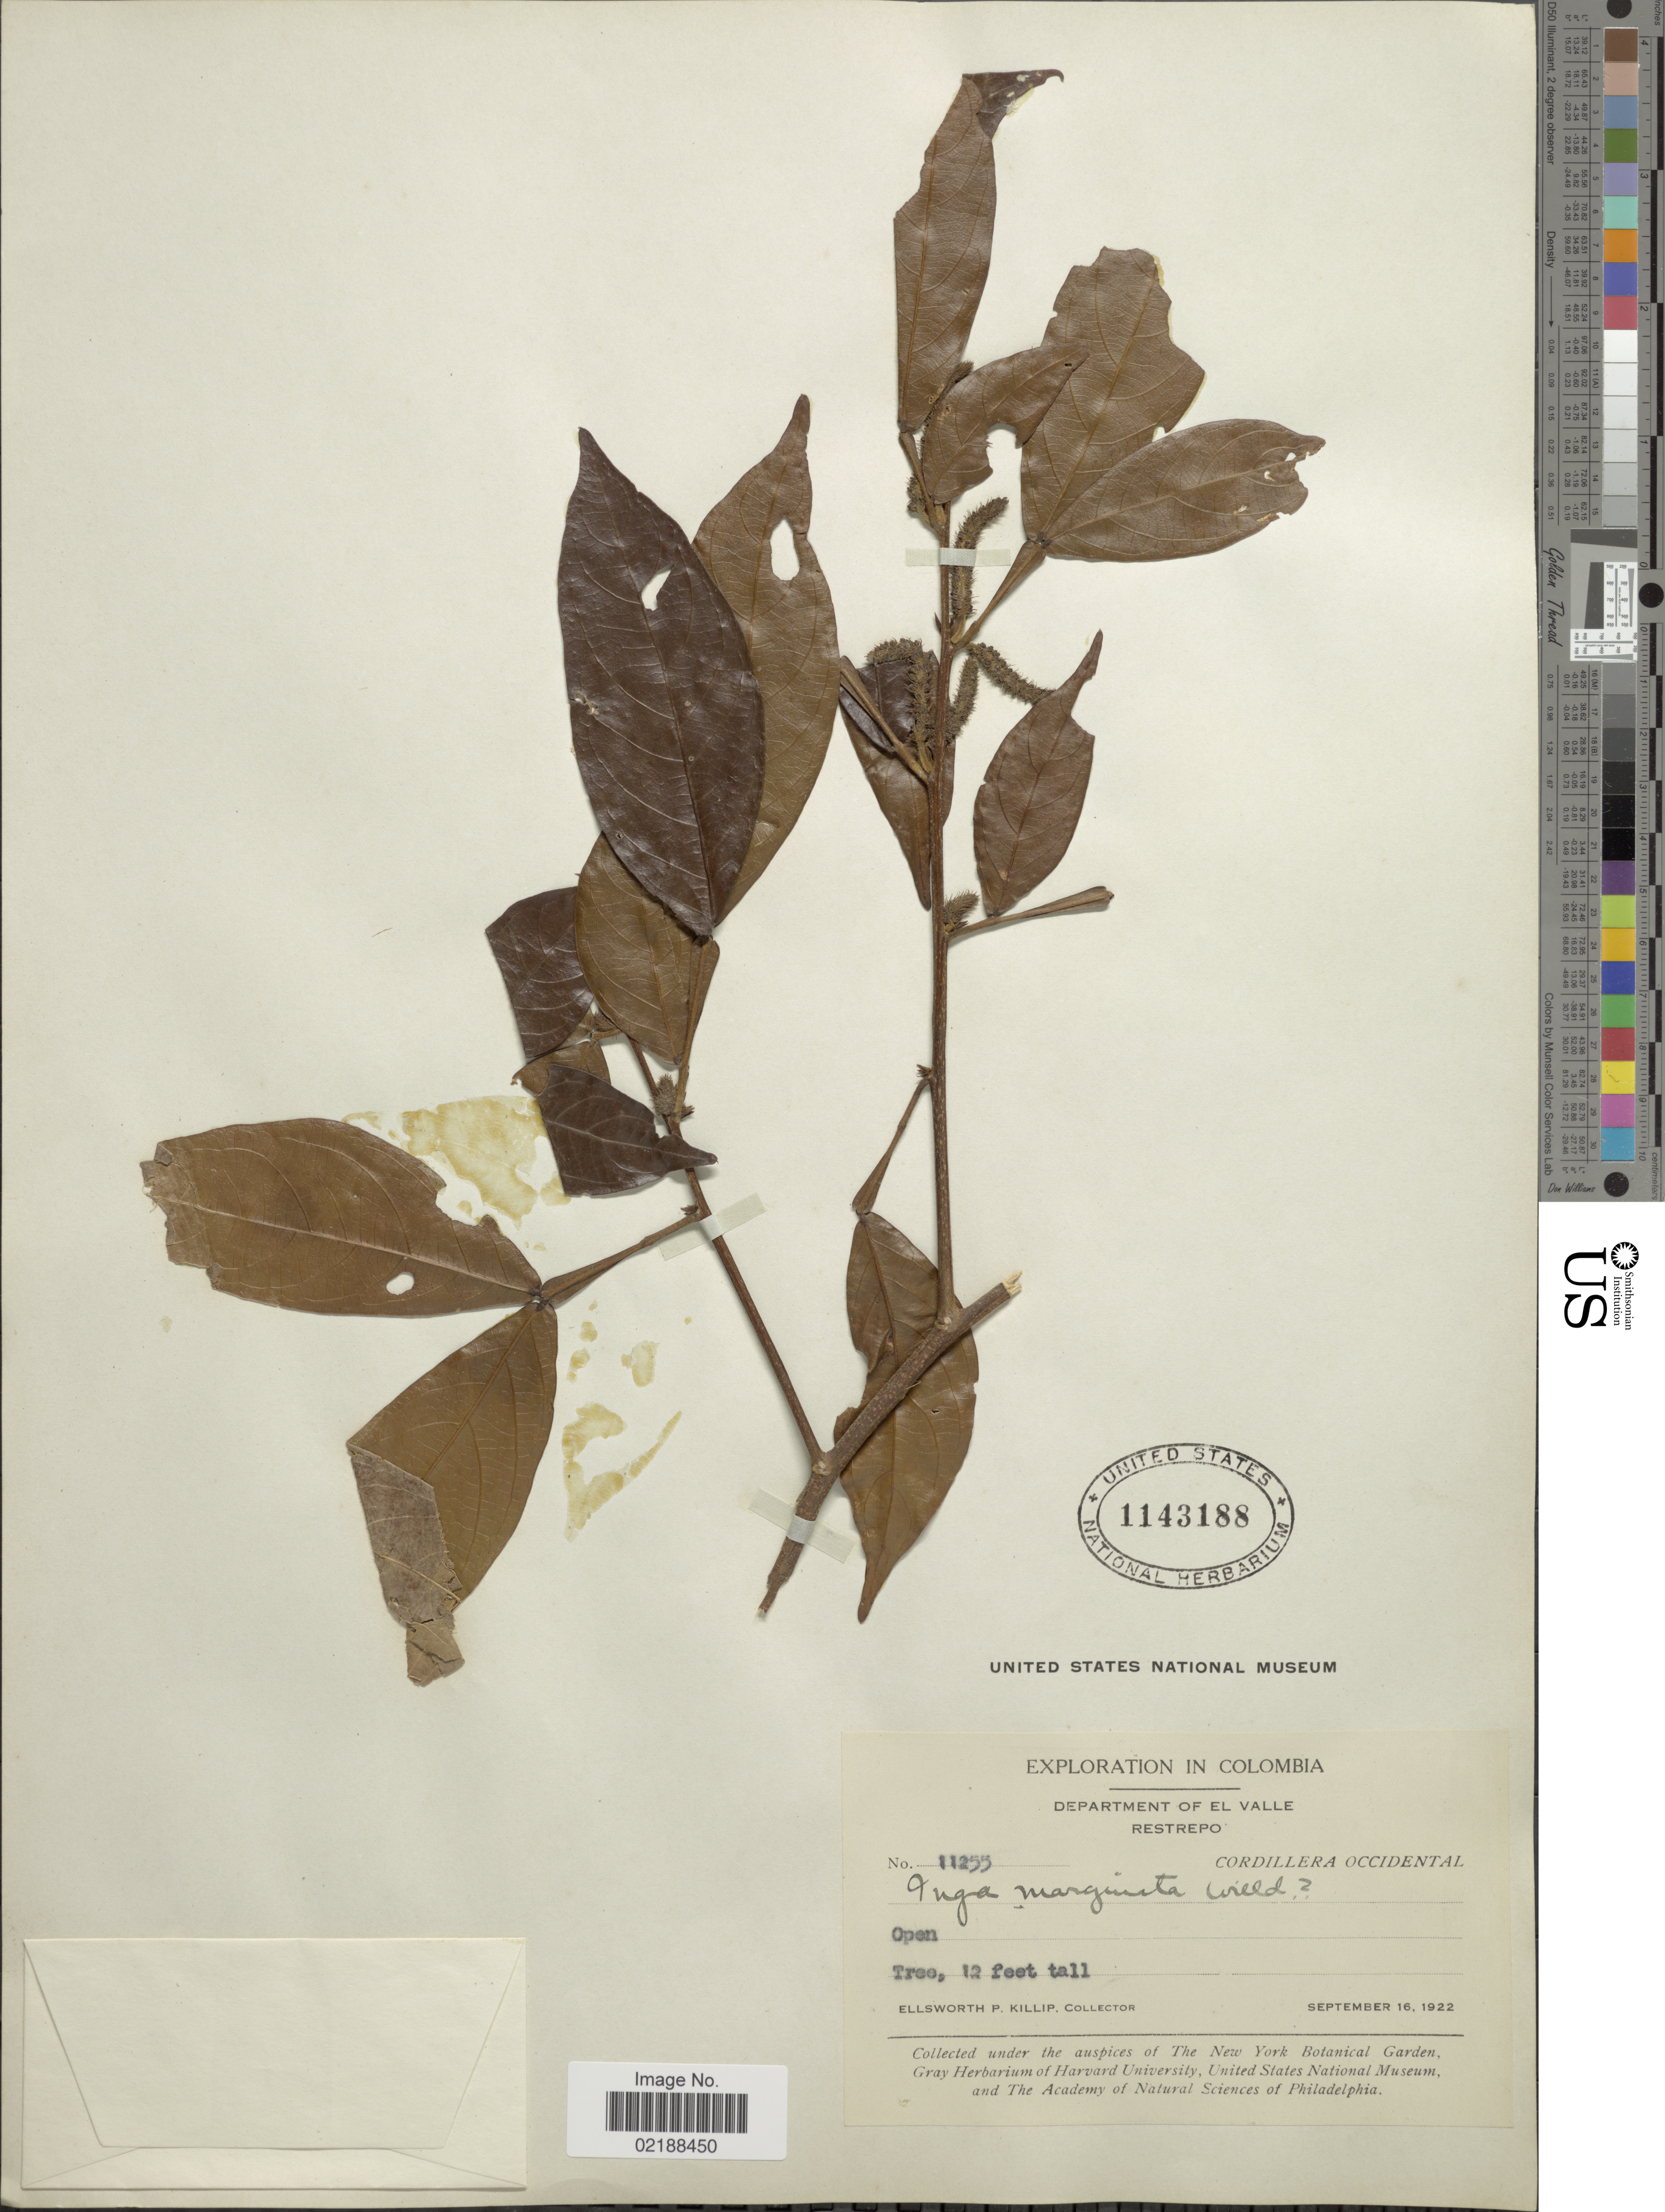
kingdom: Plantae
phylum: Tracheophyta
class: Magnoliopsida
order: Fabales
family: Fabaceae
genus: Inga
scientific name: Inga marginata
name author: Willd.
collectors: E. P. Killip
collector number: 11255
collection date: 1922-09-16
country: Colombia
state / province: Valle del Cauca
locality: Department of El Valle Restrepo, Cordillera Occidental, Open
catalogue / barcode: US 1143188